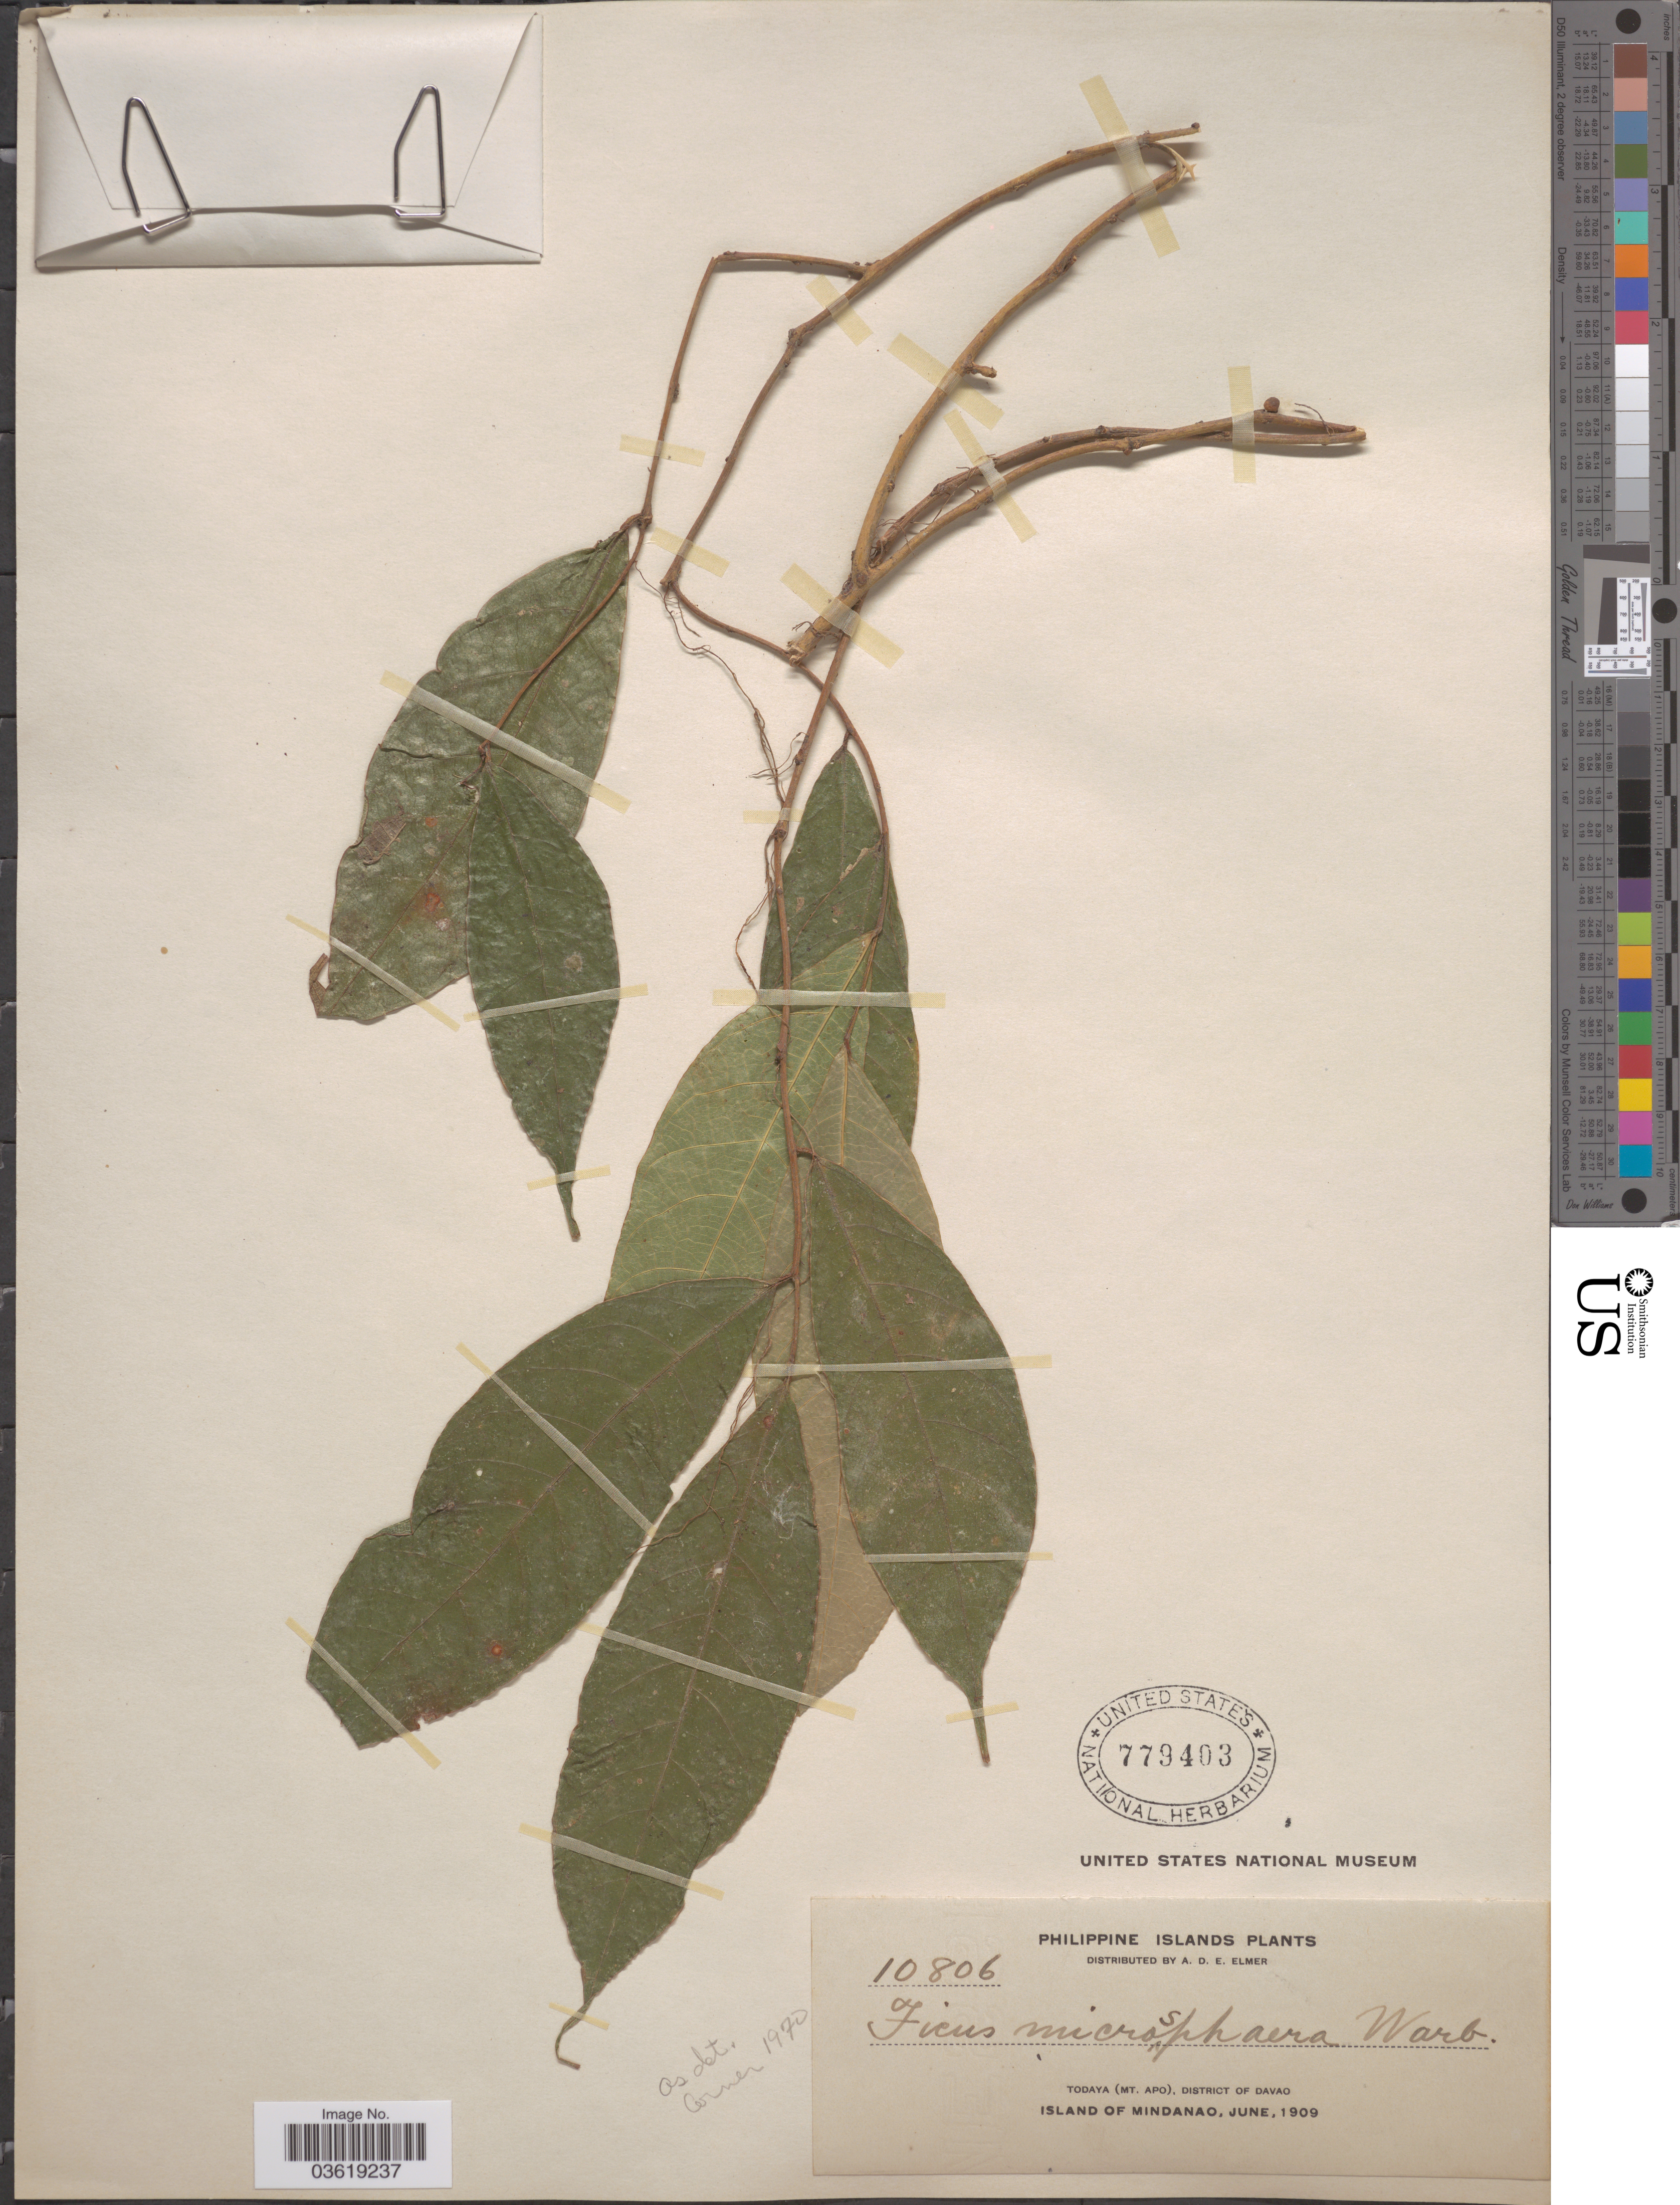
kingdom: Plantae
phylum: Tracheophyta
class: Magnoliopsida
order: Rosales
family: Moraceae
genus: Ficus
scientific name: Ficus microsphaera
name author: Warb.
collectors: A. D. E. Elmer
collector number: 10806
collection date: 1909-06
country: Philippines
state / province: Davao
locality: Philippine Islands. Todaya (Mt. Apo), District of Davao. Island of Mindanao.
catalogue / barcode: US 779403